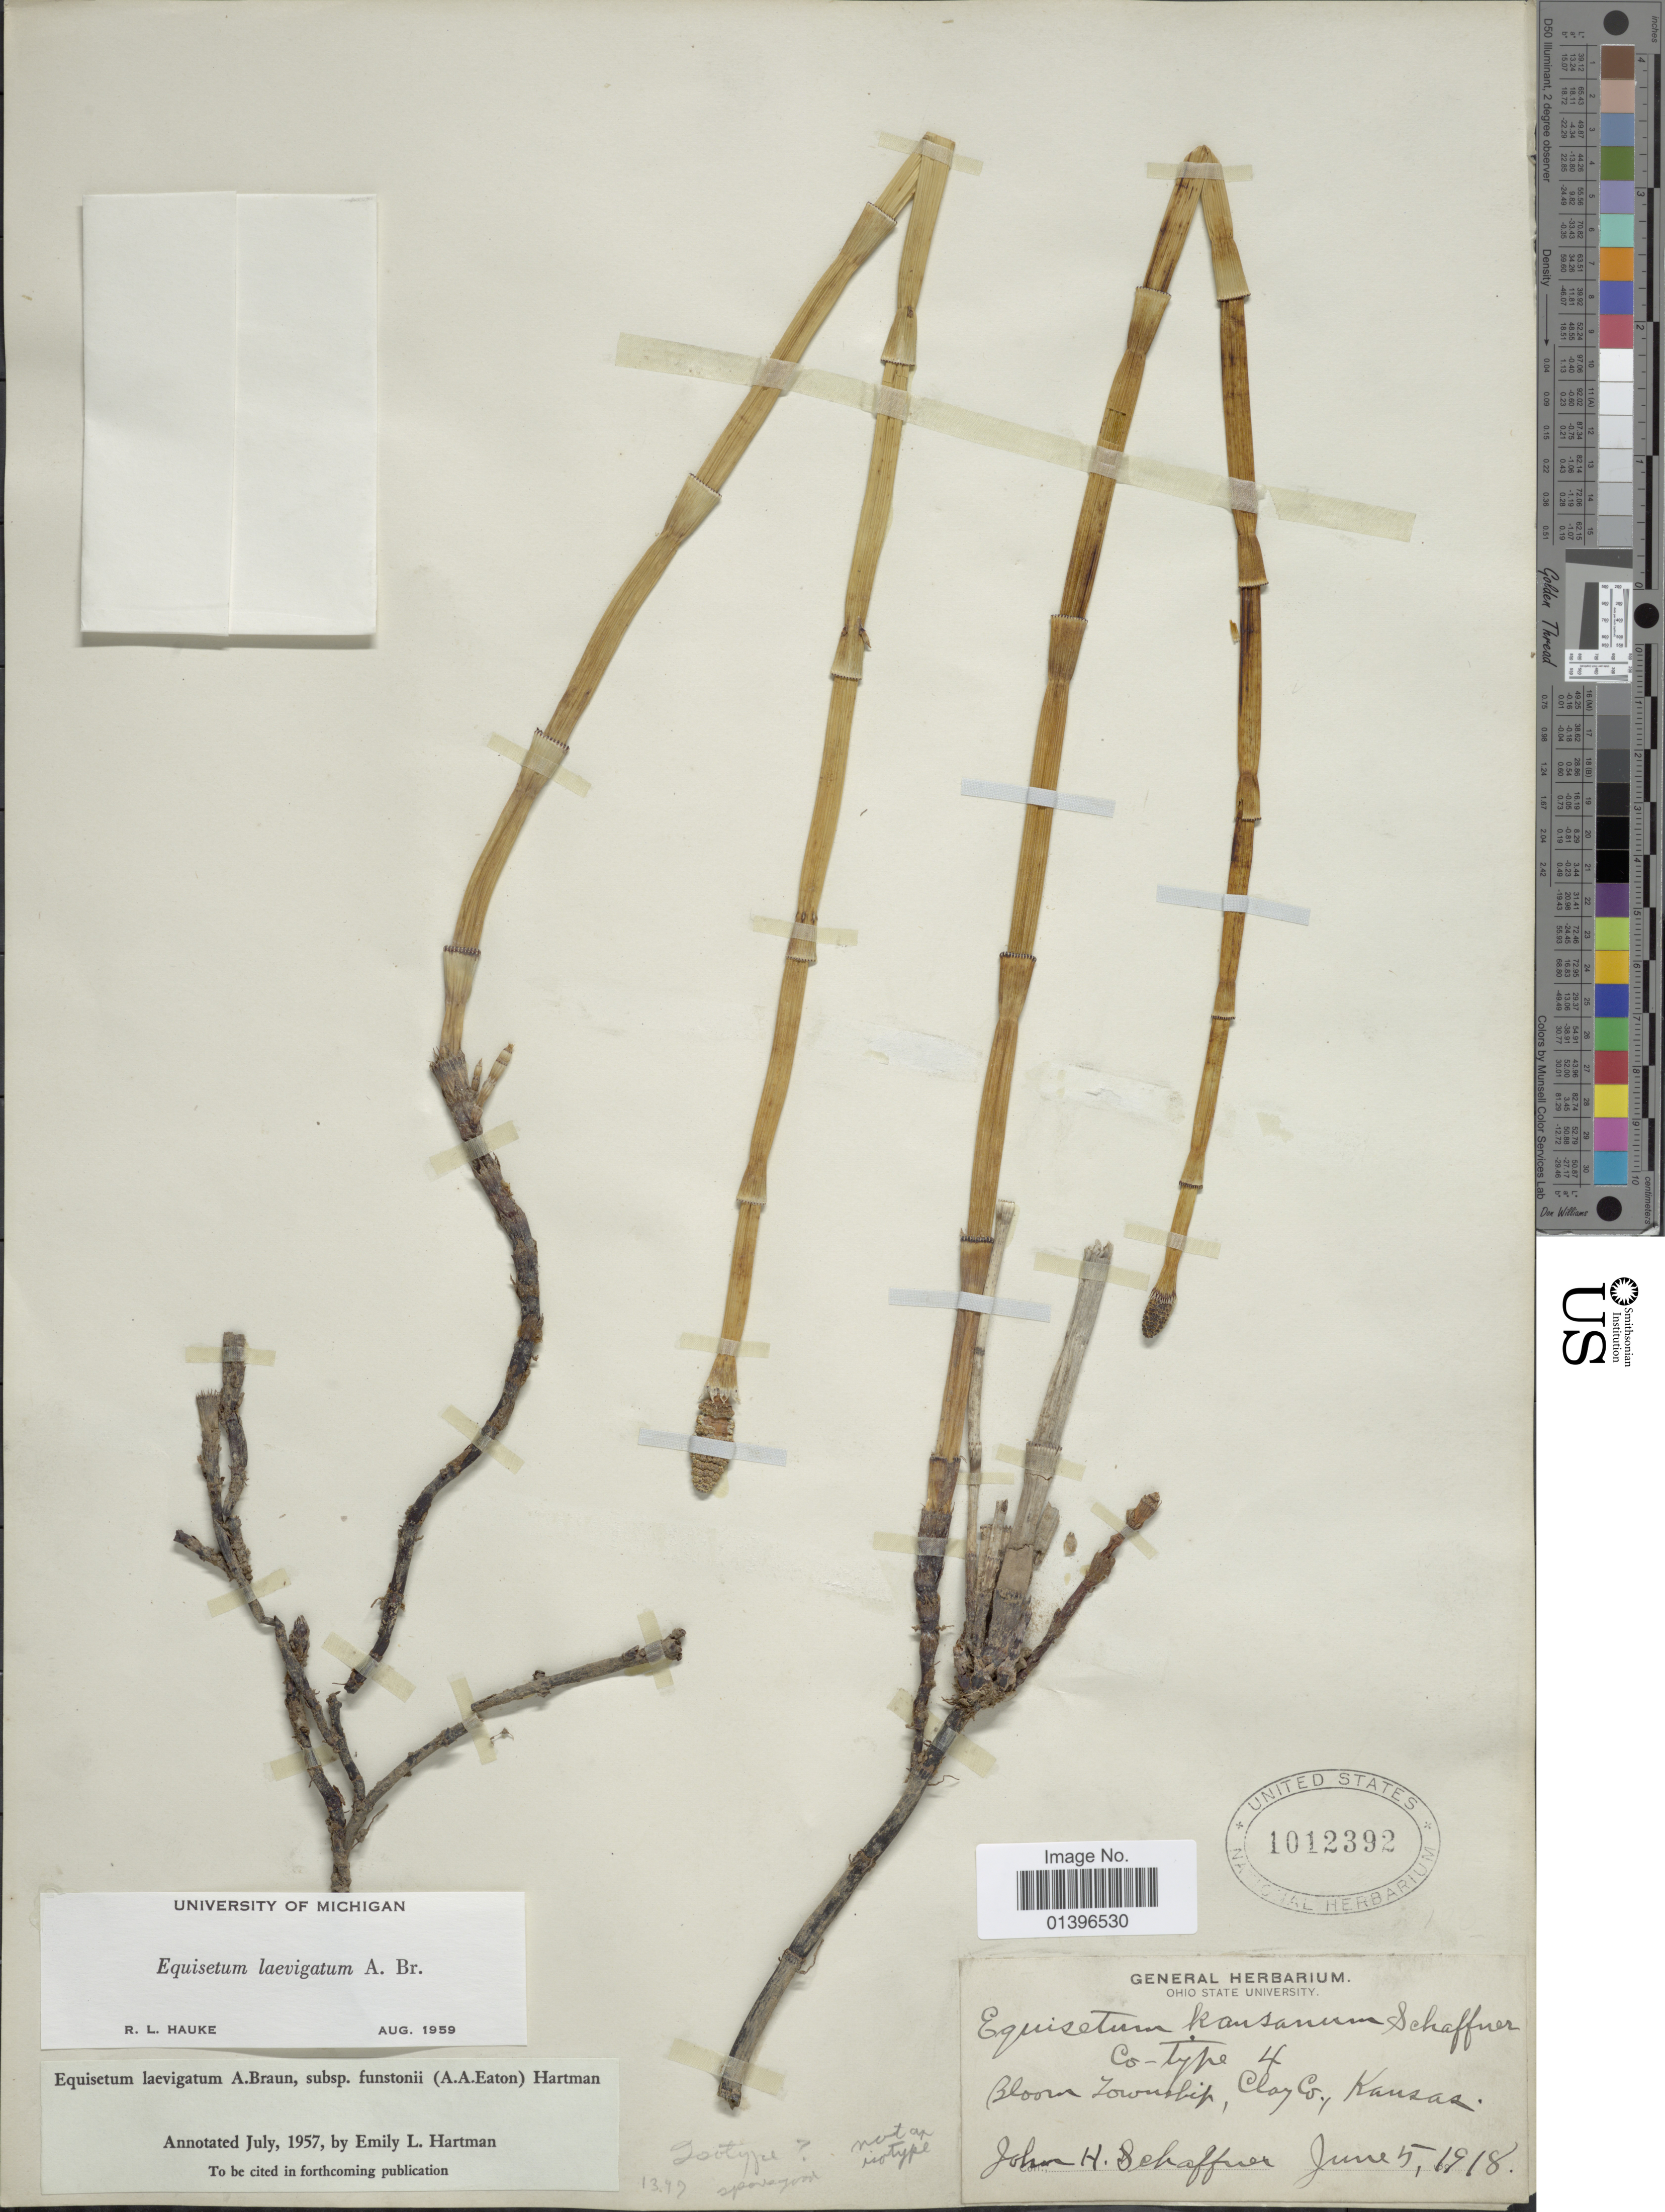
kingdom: Plantae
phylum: Tracheophyta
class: Polypodiopsida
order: Equisetales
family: Equisetaceae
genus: Equisetum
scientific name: Equisetum laevigatum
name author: A. Braun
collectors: J. H. Schaffner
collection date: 1918-06-05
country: United States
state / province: Kansas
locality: Bloom Township, Clay Co.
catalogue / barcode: US 1012392